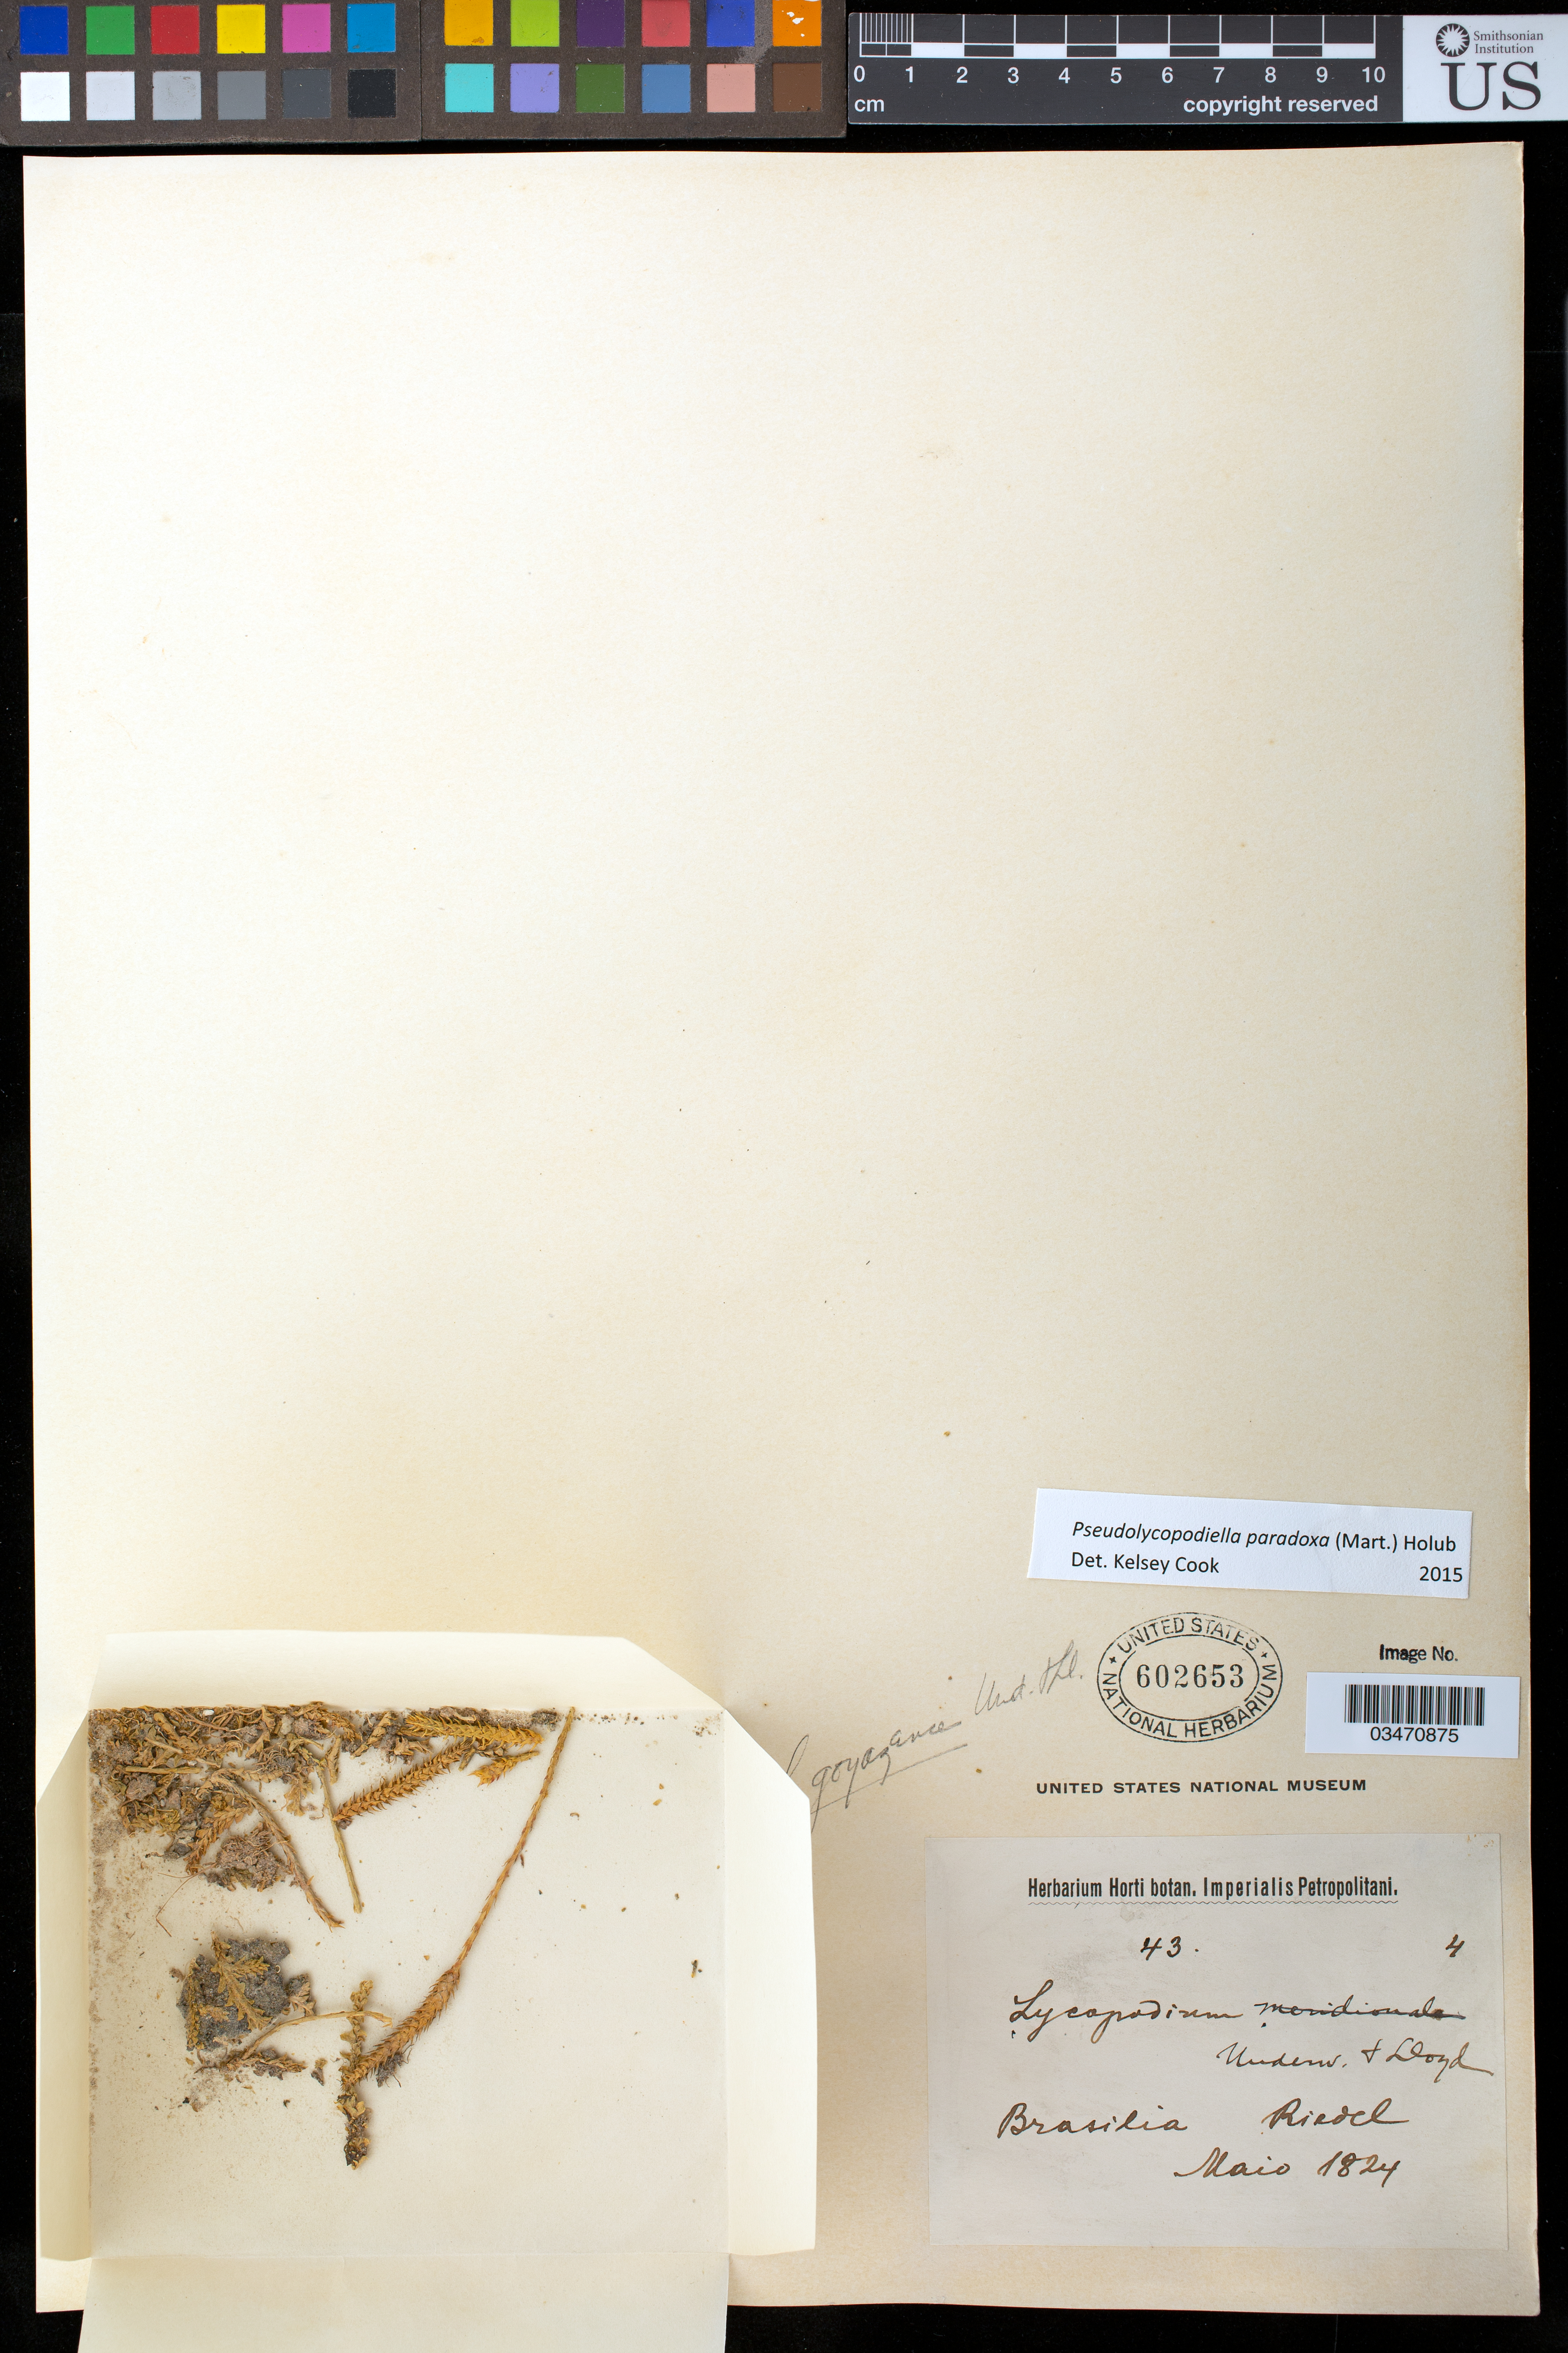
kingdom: Plantae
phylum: Tracheophyta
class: Lycopodiopsida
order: Lycopodiales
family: Lycopodiaceae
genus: Pseudolycopodiella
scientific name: Pseudolycopodiella paradoxa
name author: (Mart.) Holub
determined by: Cook, K.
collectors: Riedel, --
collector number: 43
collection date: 1824-05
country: Brazil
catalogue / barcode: US 602653